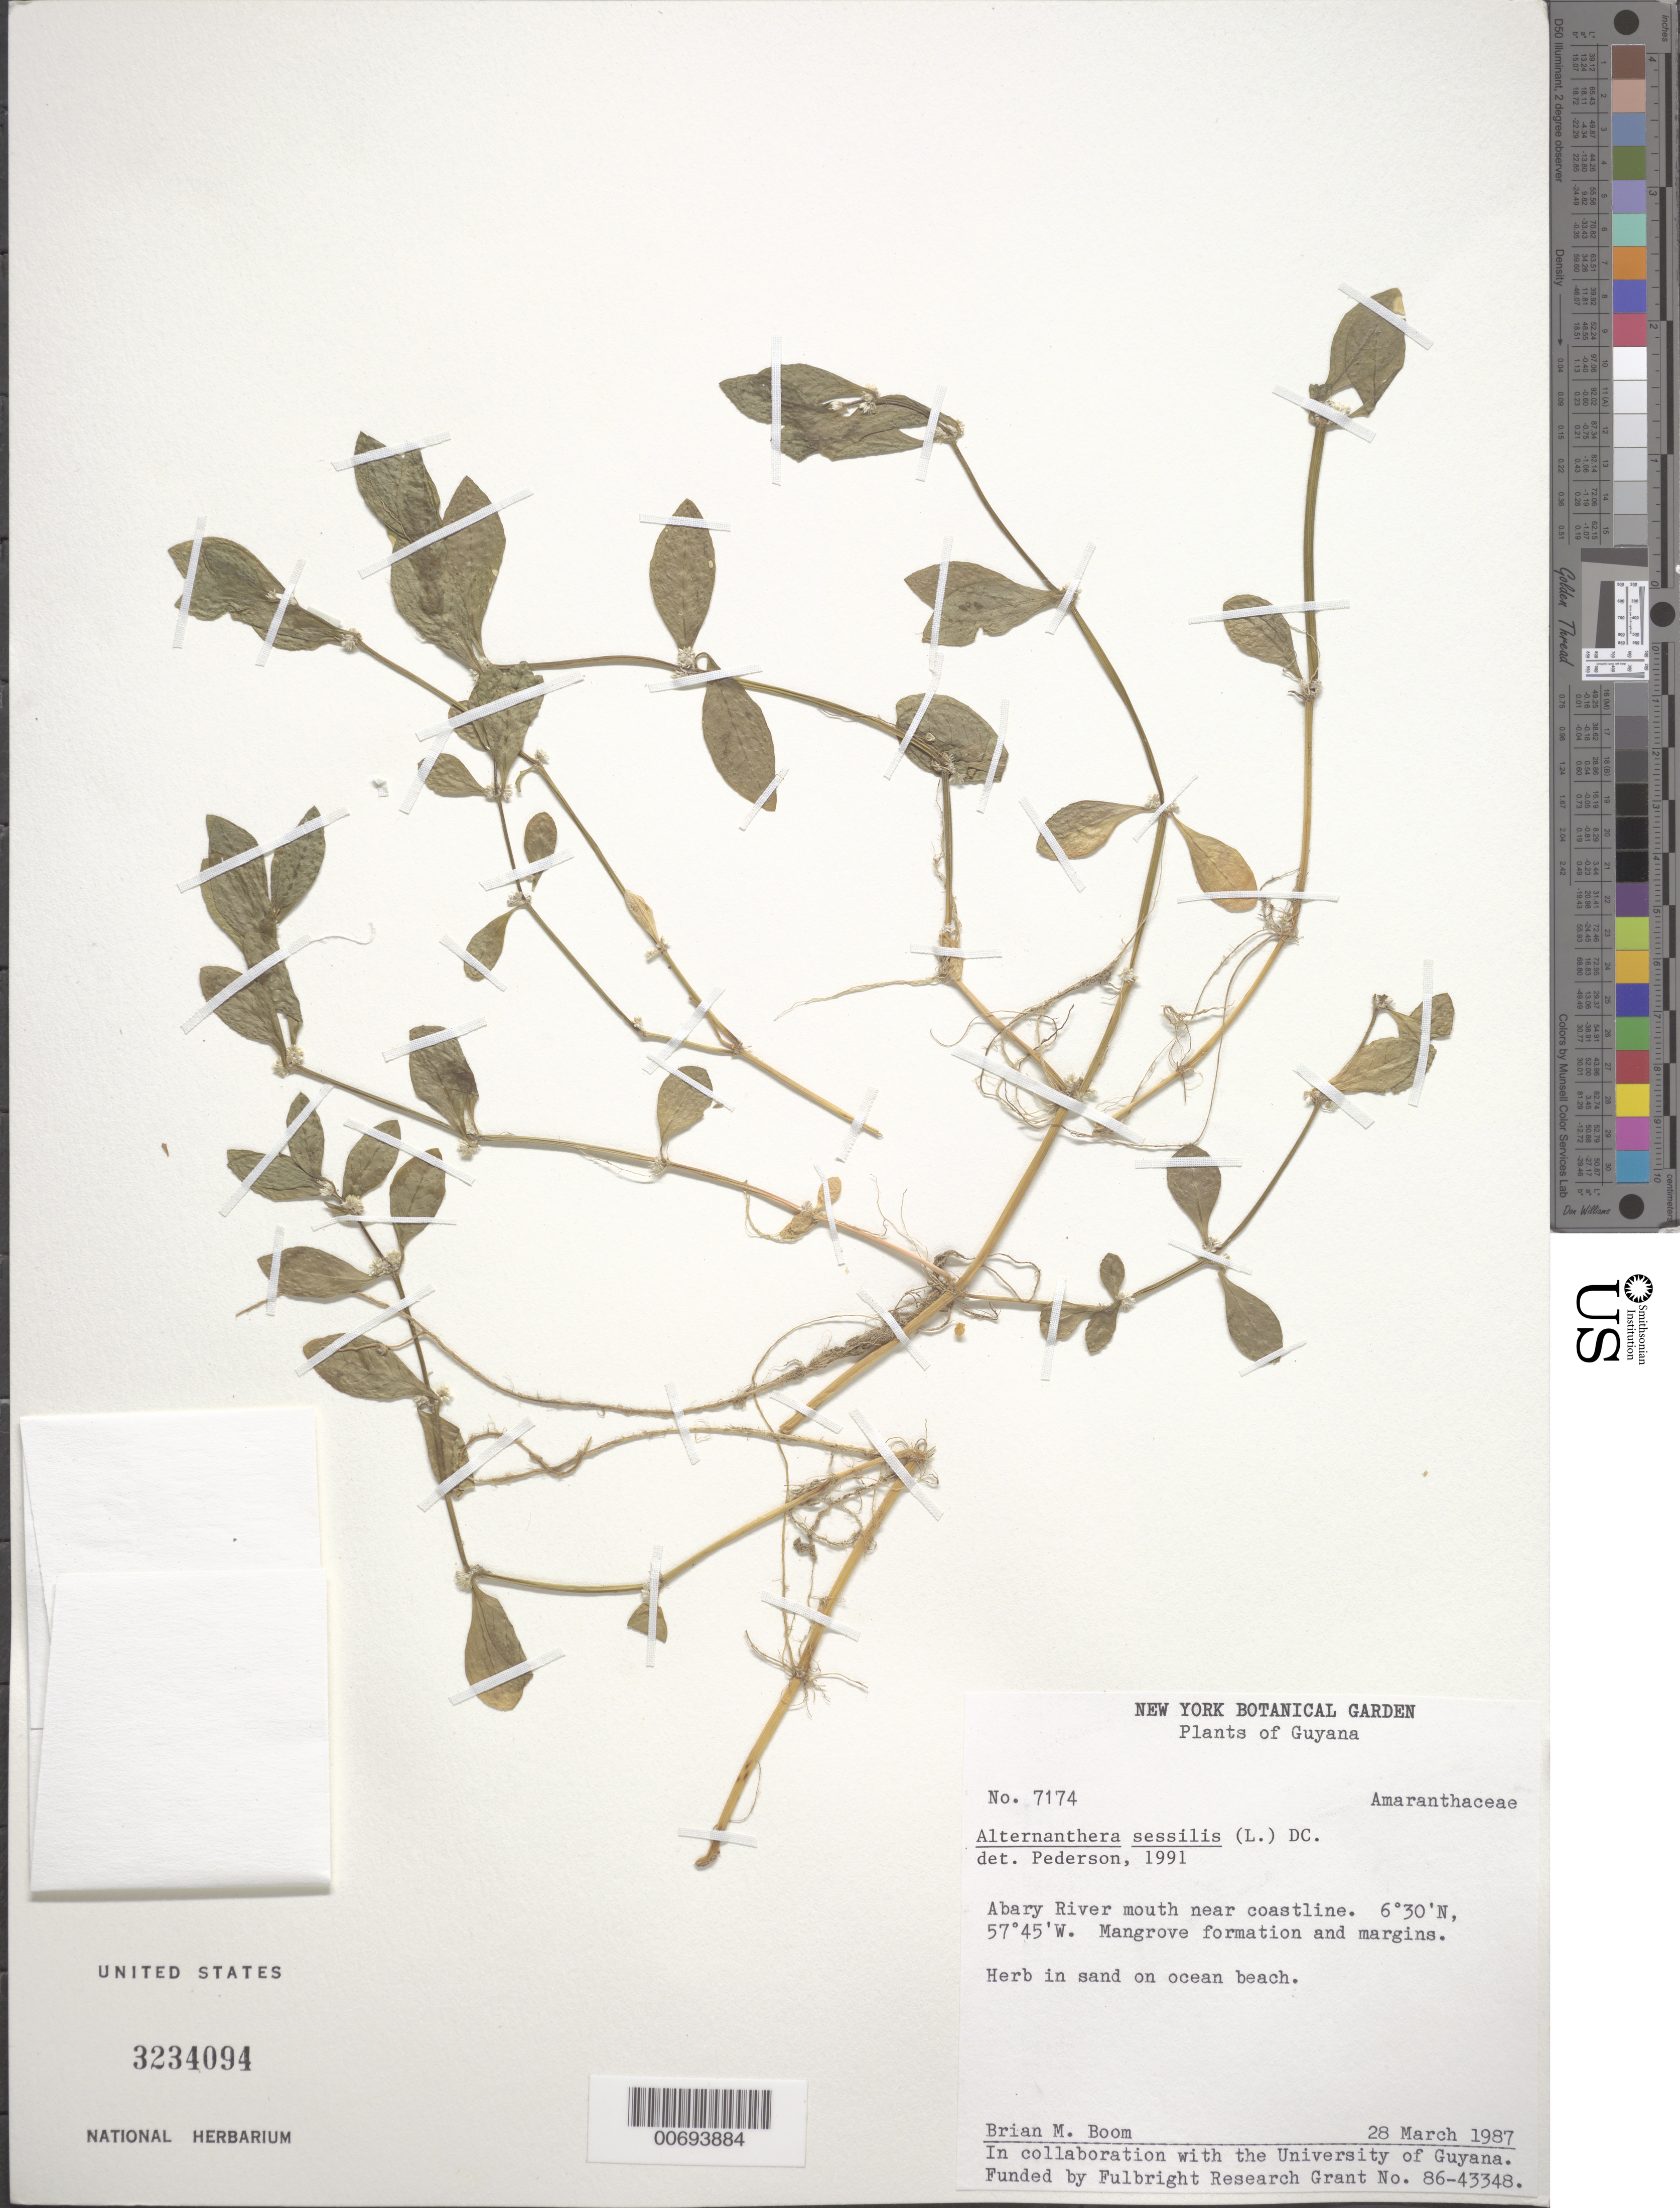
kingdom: Plantae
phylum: Tracheophyta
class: Magnoliopsida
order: Caryophyllales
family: Amaranthaceae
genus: Alternanthera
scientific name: Alternanthera sessilis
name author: (L.) DC.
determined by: DeFilipps, R. A.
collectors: B. M. Boom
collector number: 7174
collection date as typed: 28-Mar-87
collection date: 1987-03-28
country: Guyana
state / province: Mahaica-Berbice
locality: Abary River, mouth near coastline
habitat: Sand on ocean beach. Mangrove formation and margins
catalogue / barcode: US 3234094